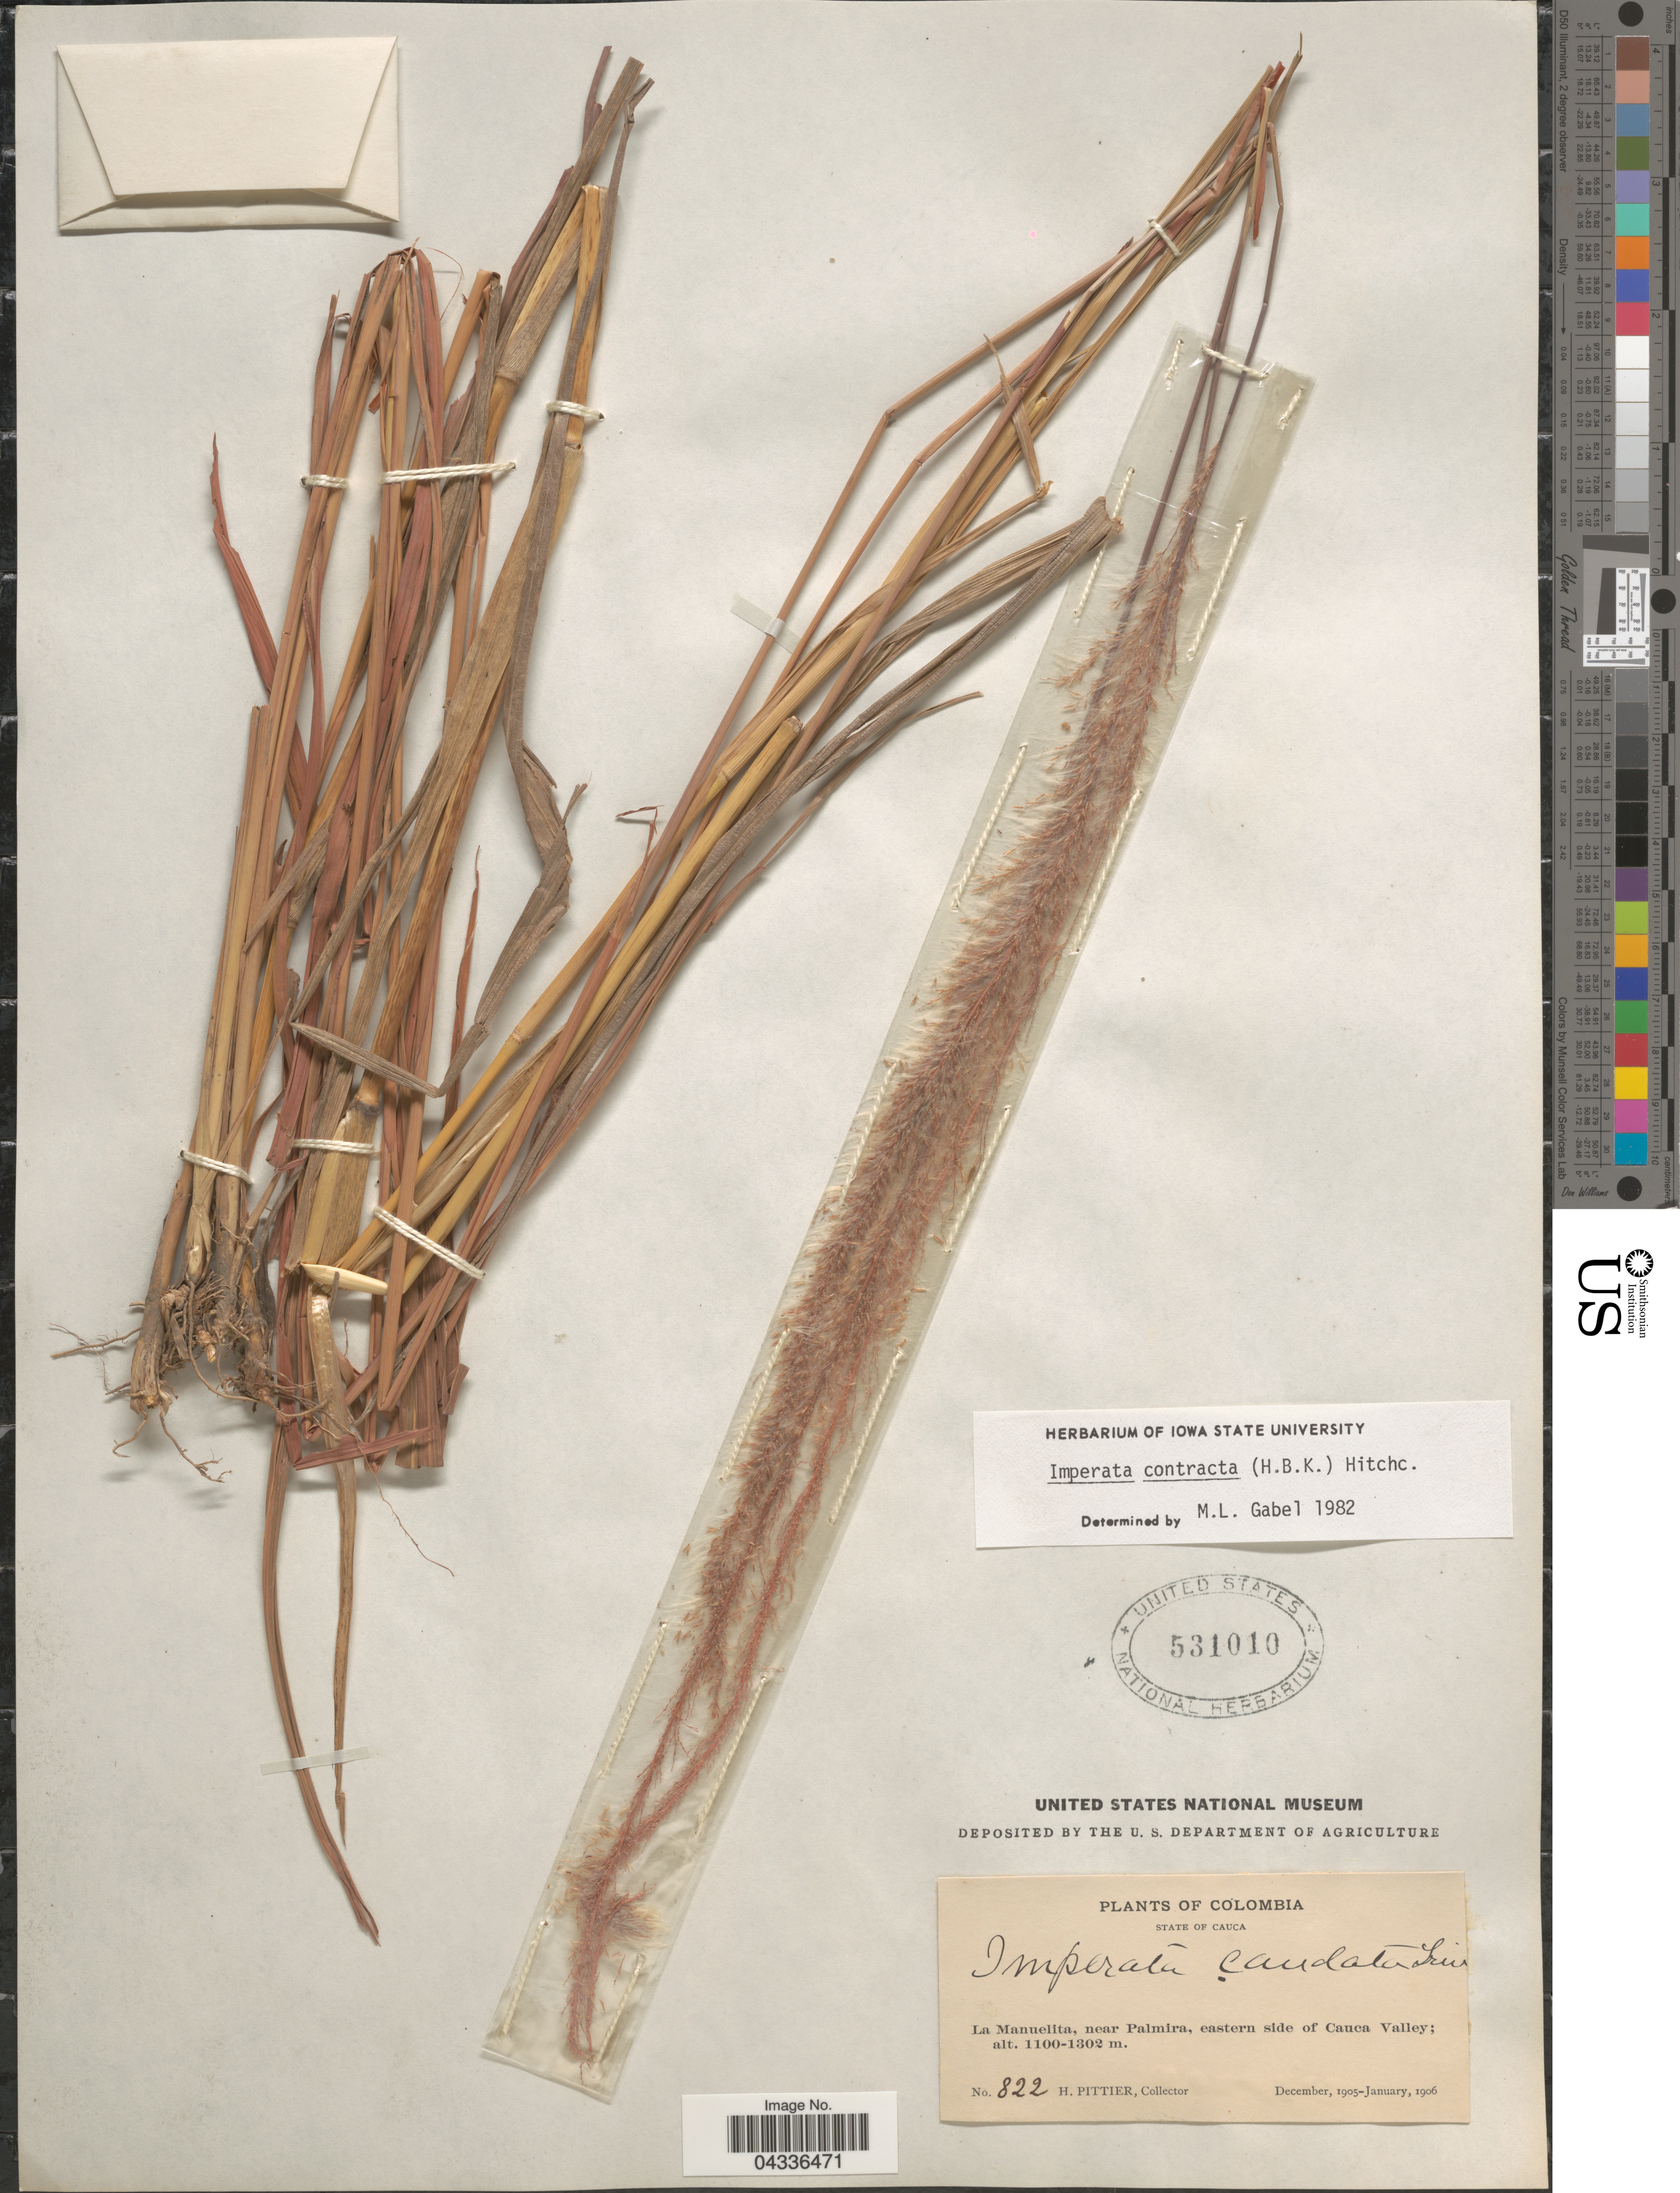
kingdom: Plantae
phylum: Tracheophyta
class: Liliopsida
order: Poales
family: Poaceae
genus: Imperata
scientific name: Imperata contracta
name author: (Kunth) Hitchc.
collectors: H. F. Pittier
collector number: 822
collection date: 1905-12/1906-01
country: Colombia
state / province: Cauca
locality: La Manuelita, near Palmira, eastern side of Cauca Valley.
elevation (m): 1100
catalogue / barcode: US 531010